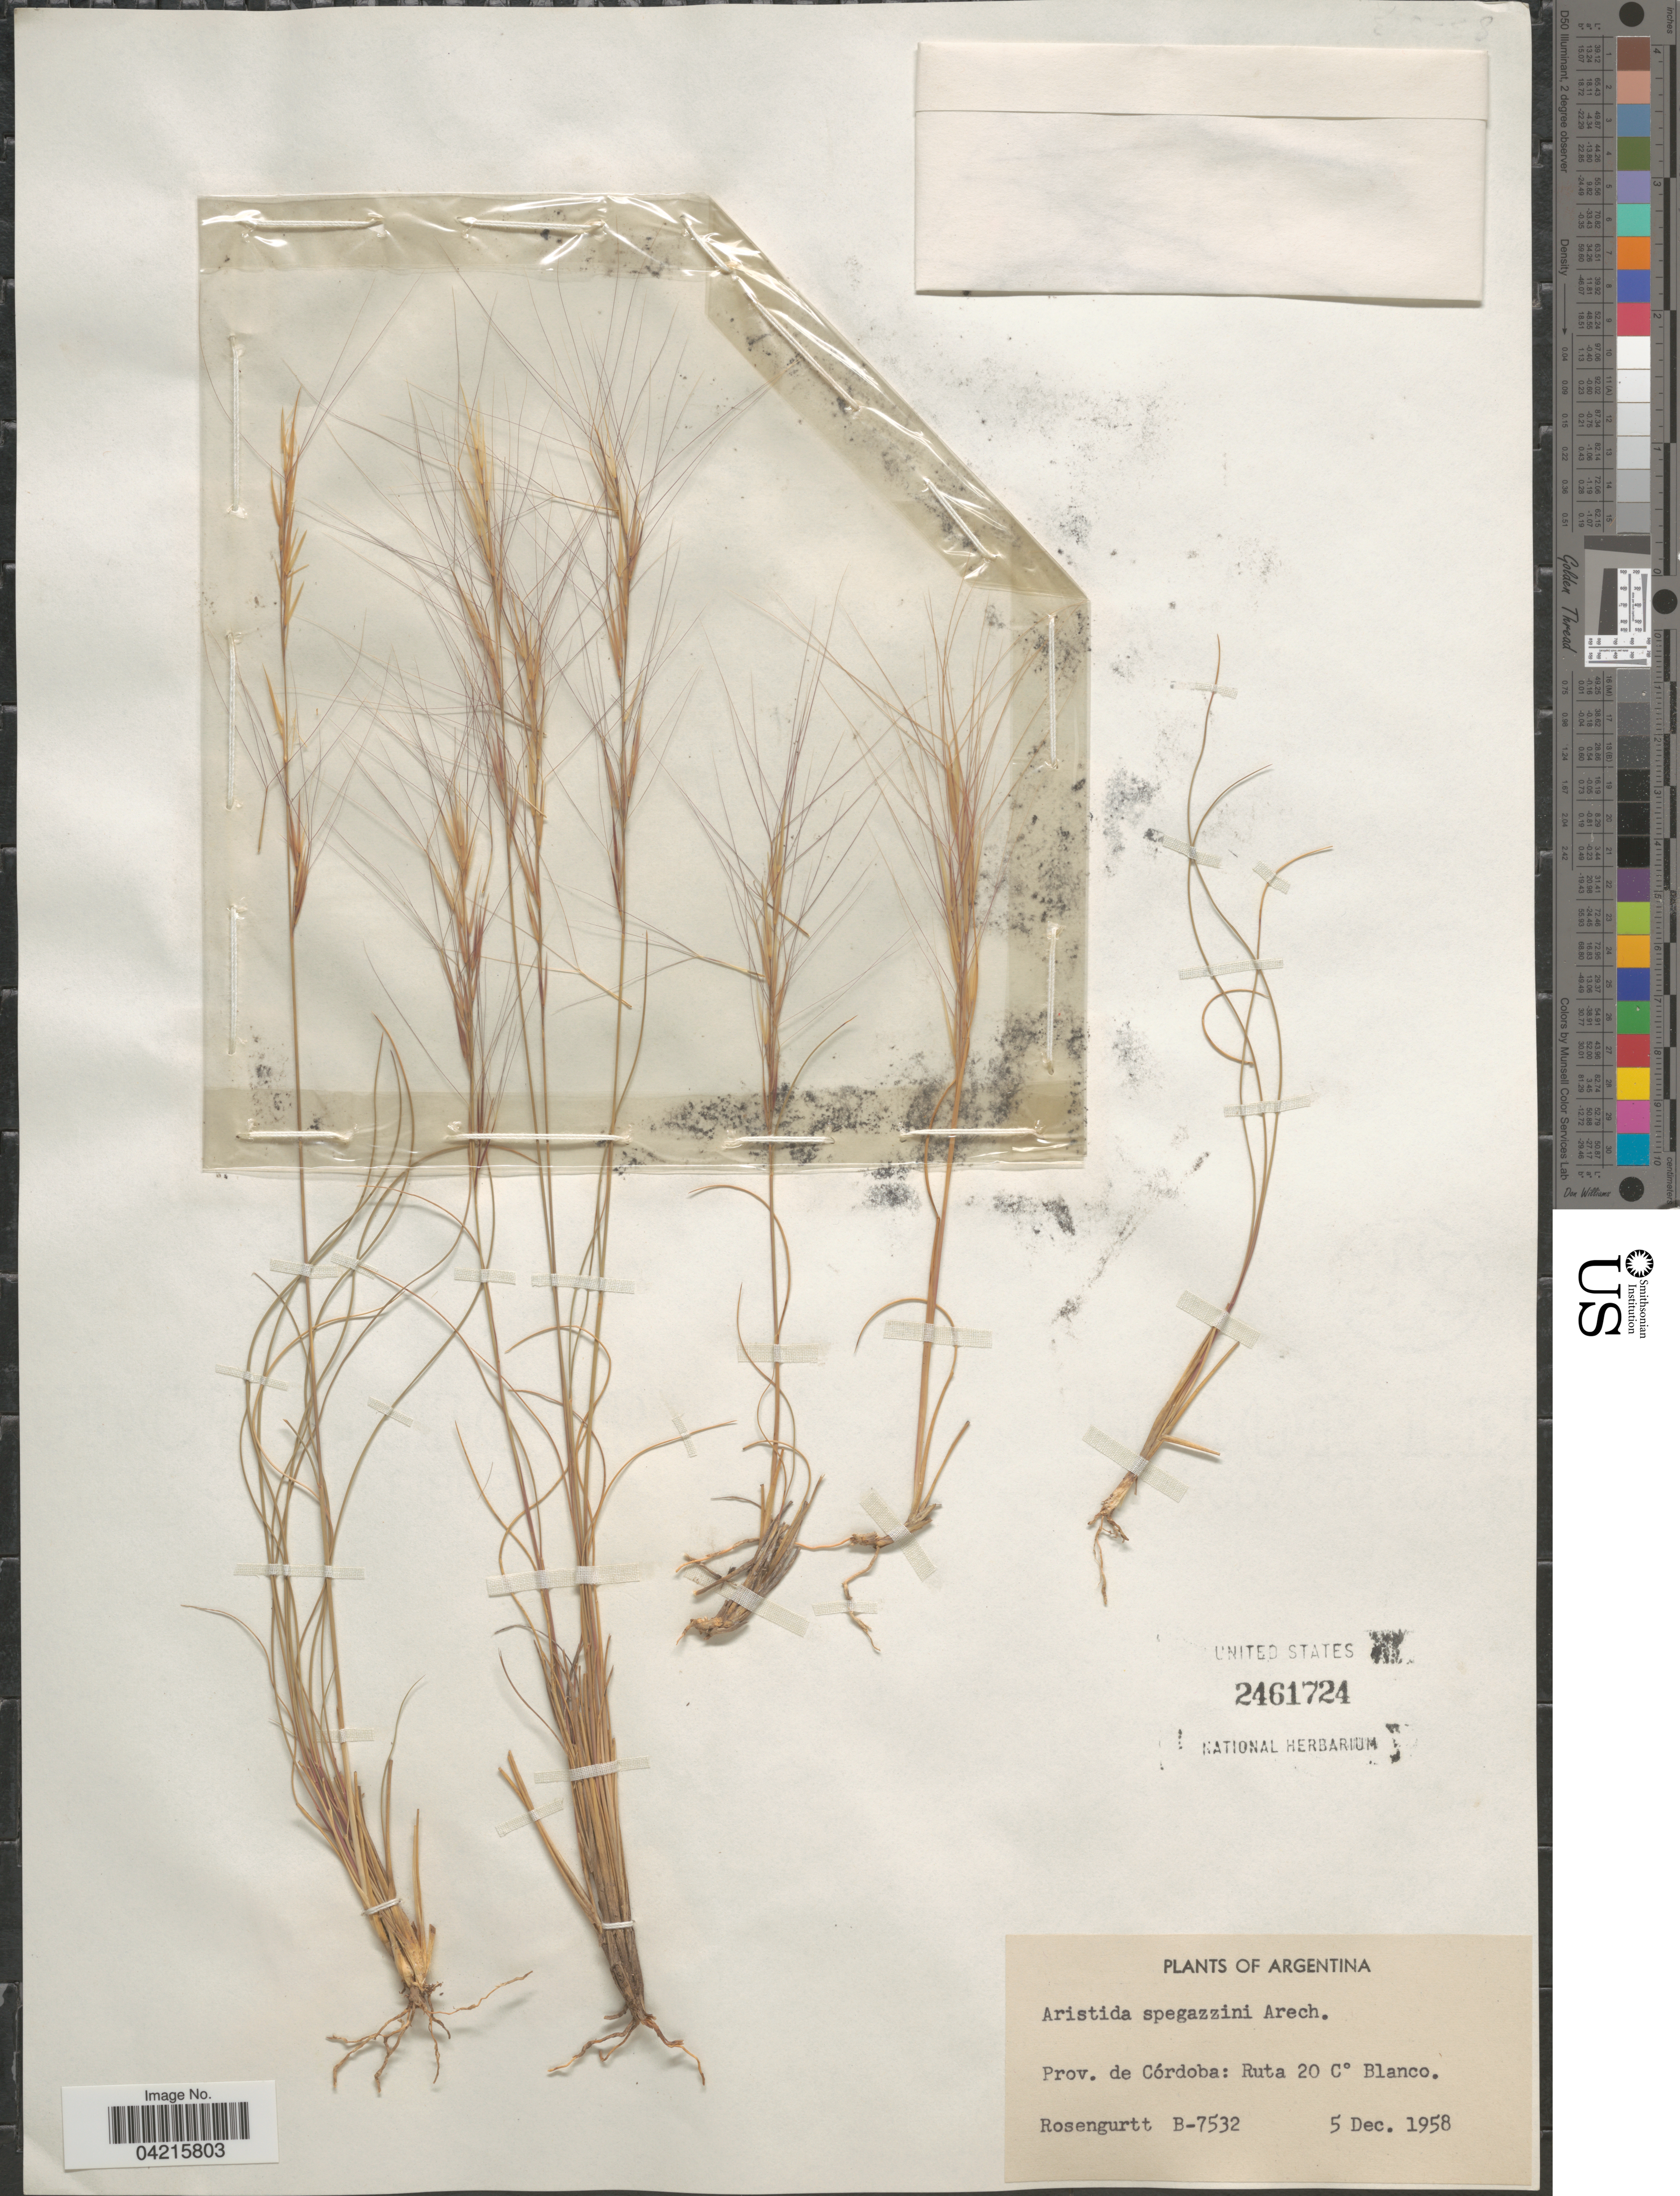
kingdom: Plantae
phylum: Tracheophyta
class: Liliopsida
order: Poales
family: Poaceae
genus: Aristida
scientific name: Aristida spegazzinii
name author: Arechav.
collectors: Rosengurtt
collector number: B-7532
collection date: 1958-12-05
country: Argentina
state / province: Cordoba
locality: Ruta 20 Cº Blanco.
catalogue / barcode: US 2461724